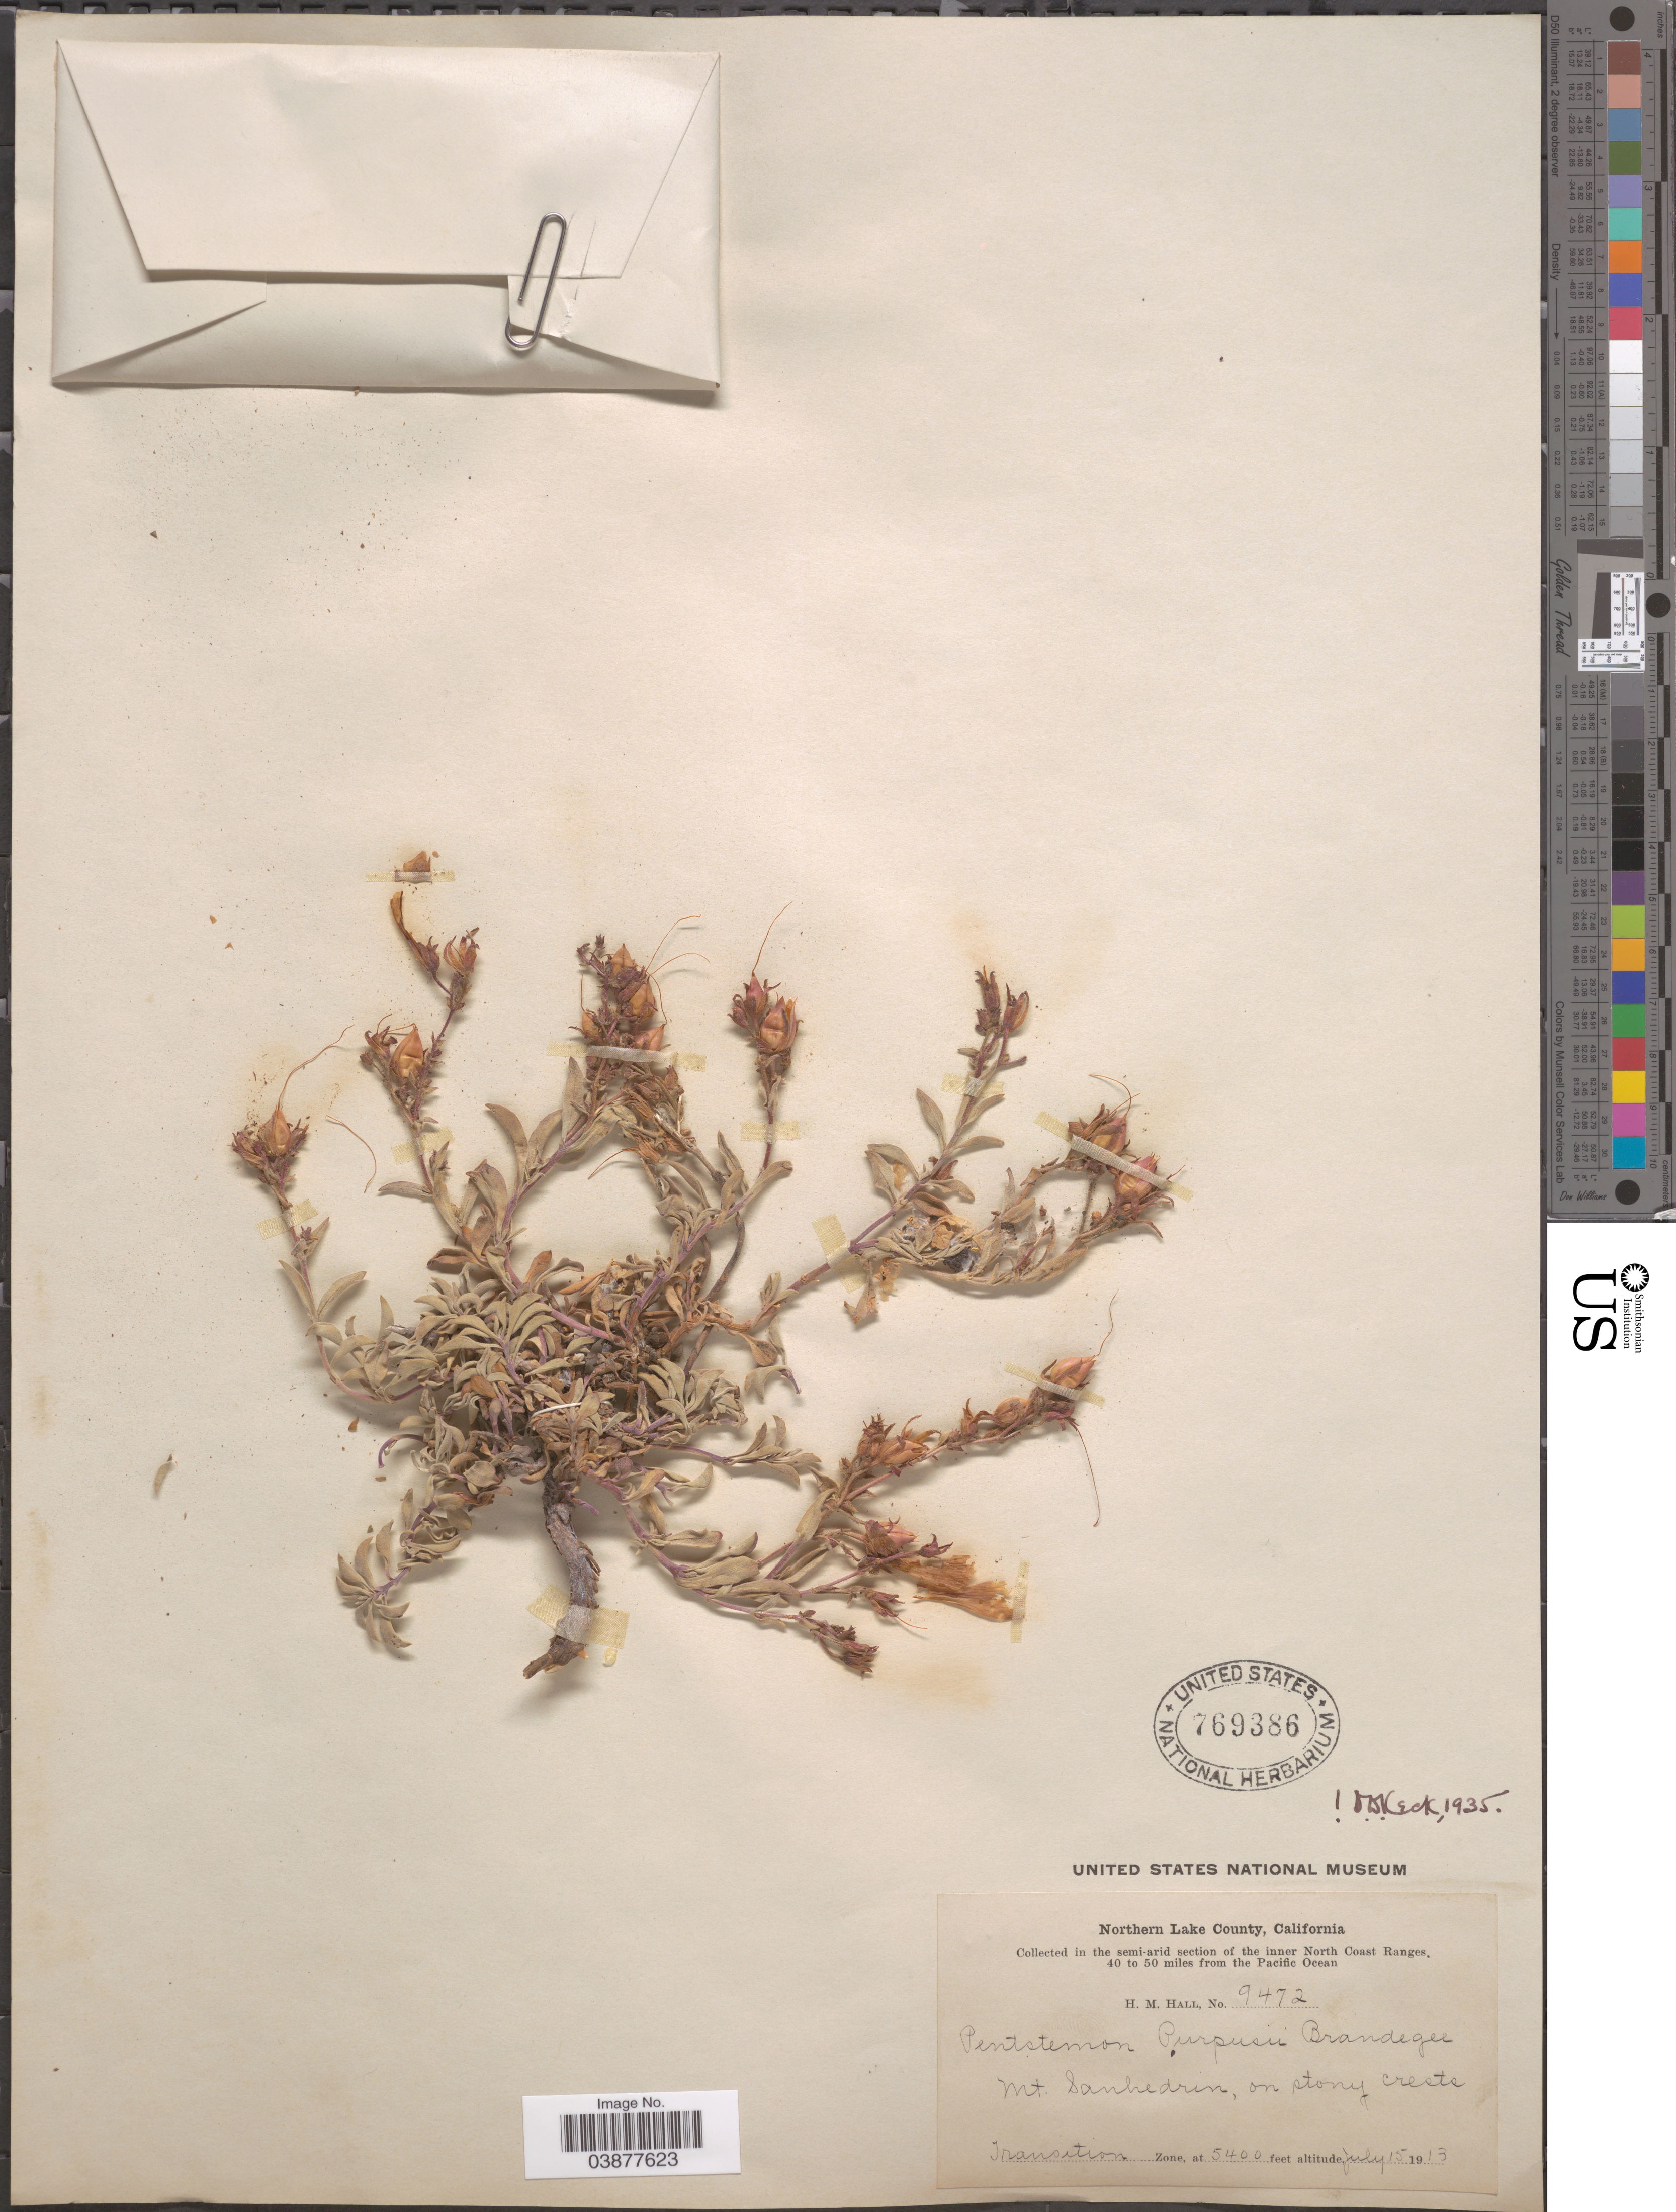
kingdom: Plantae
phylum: Tracheophyta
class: Magnoliopsida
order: Lamiales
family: Plantaginaceae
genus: Penstemon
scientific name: Penstemon purpusii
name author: Brandegee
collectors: H. M. Hall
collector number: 9472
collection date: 1913-07-15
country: United States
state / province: California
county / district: Lake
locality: Northern Lake County. In the semi-arid section of the inner North Coast Ranges, 40 to 50 miles from the Pacific Ocean. Mt. Sanhedrin. Transition Zone.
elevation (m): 1646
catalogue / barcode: US 769386